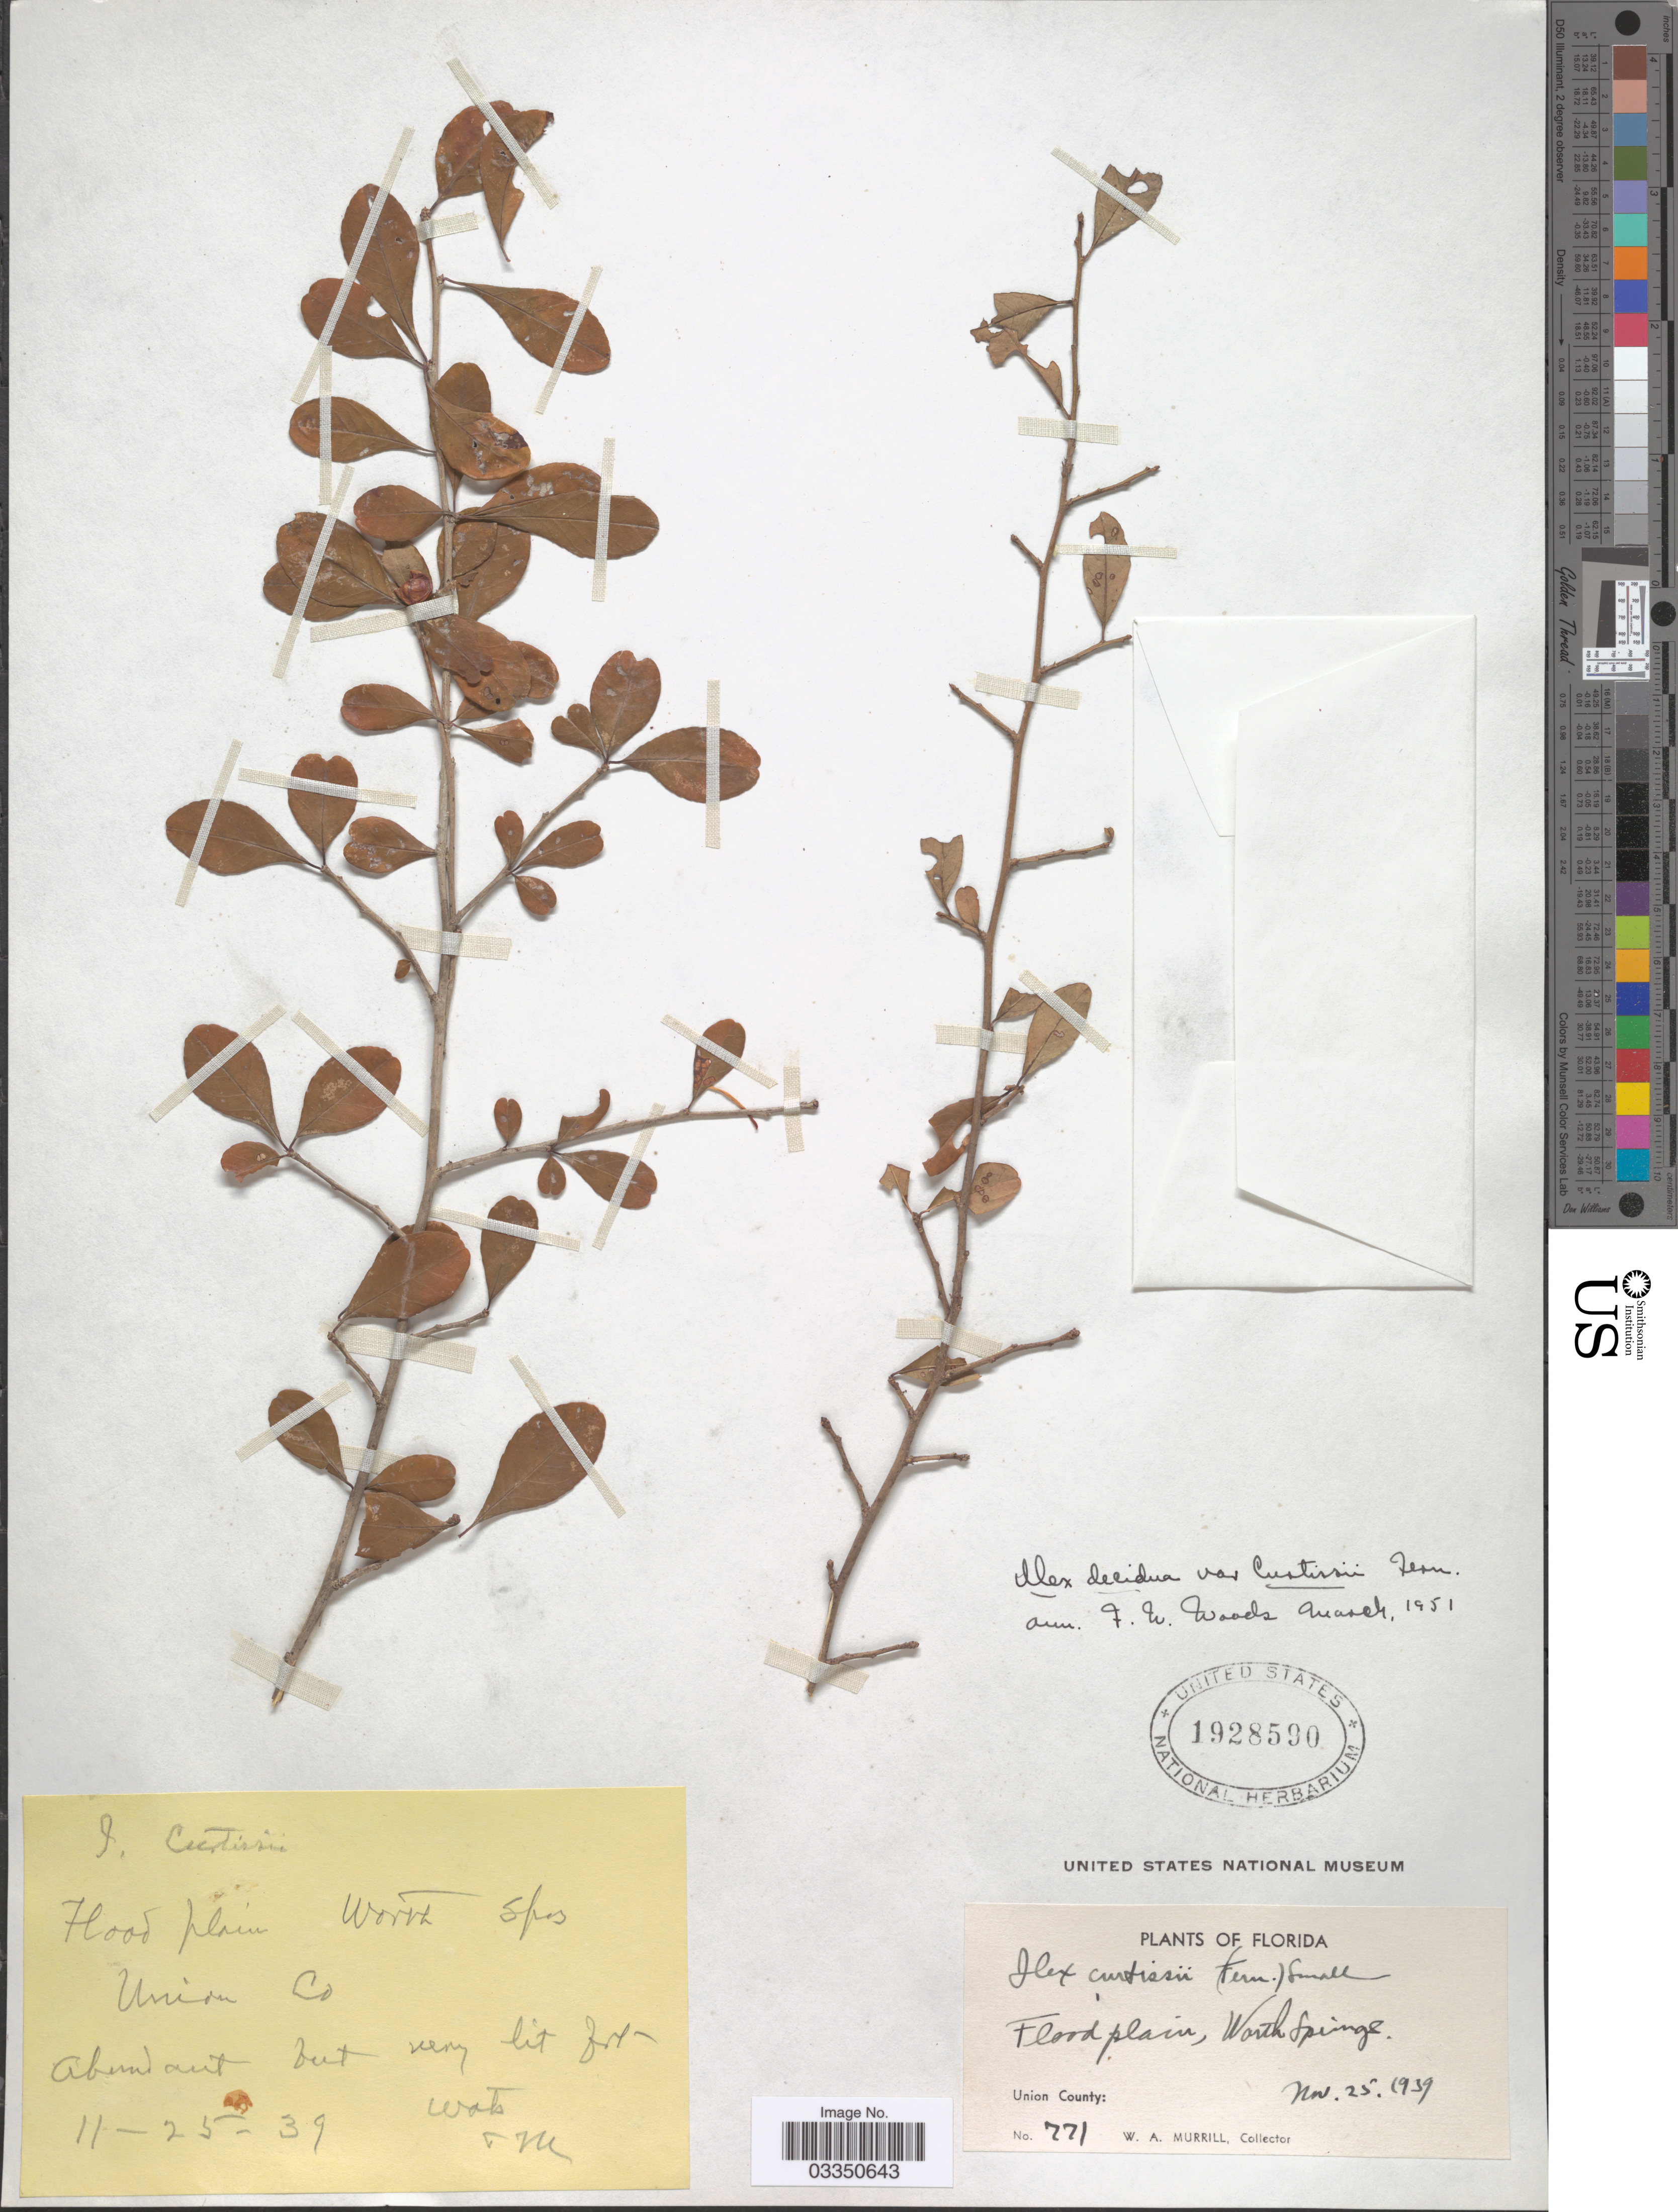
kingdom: Plantae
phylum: Tracheophyta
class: Magnoliopsida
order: Aquifoliales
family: Aquifoliaceae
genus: Ilex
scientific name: Ilex decidua var. curtissii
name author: Fernald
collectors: W. A. Murrill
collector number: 771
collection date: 1939-11-25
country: United States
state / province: Florida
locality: Flood plain, Worth Springs. Union County.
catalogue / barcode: US 1928590